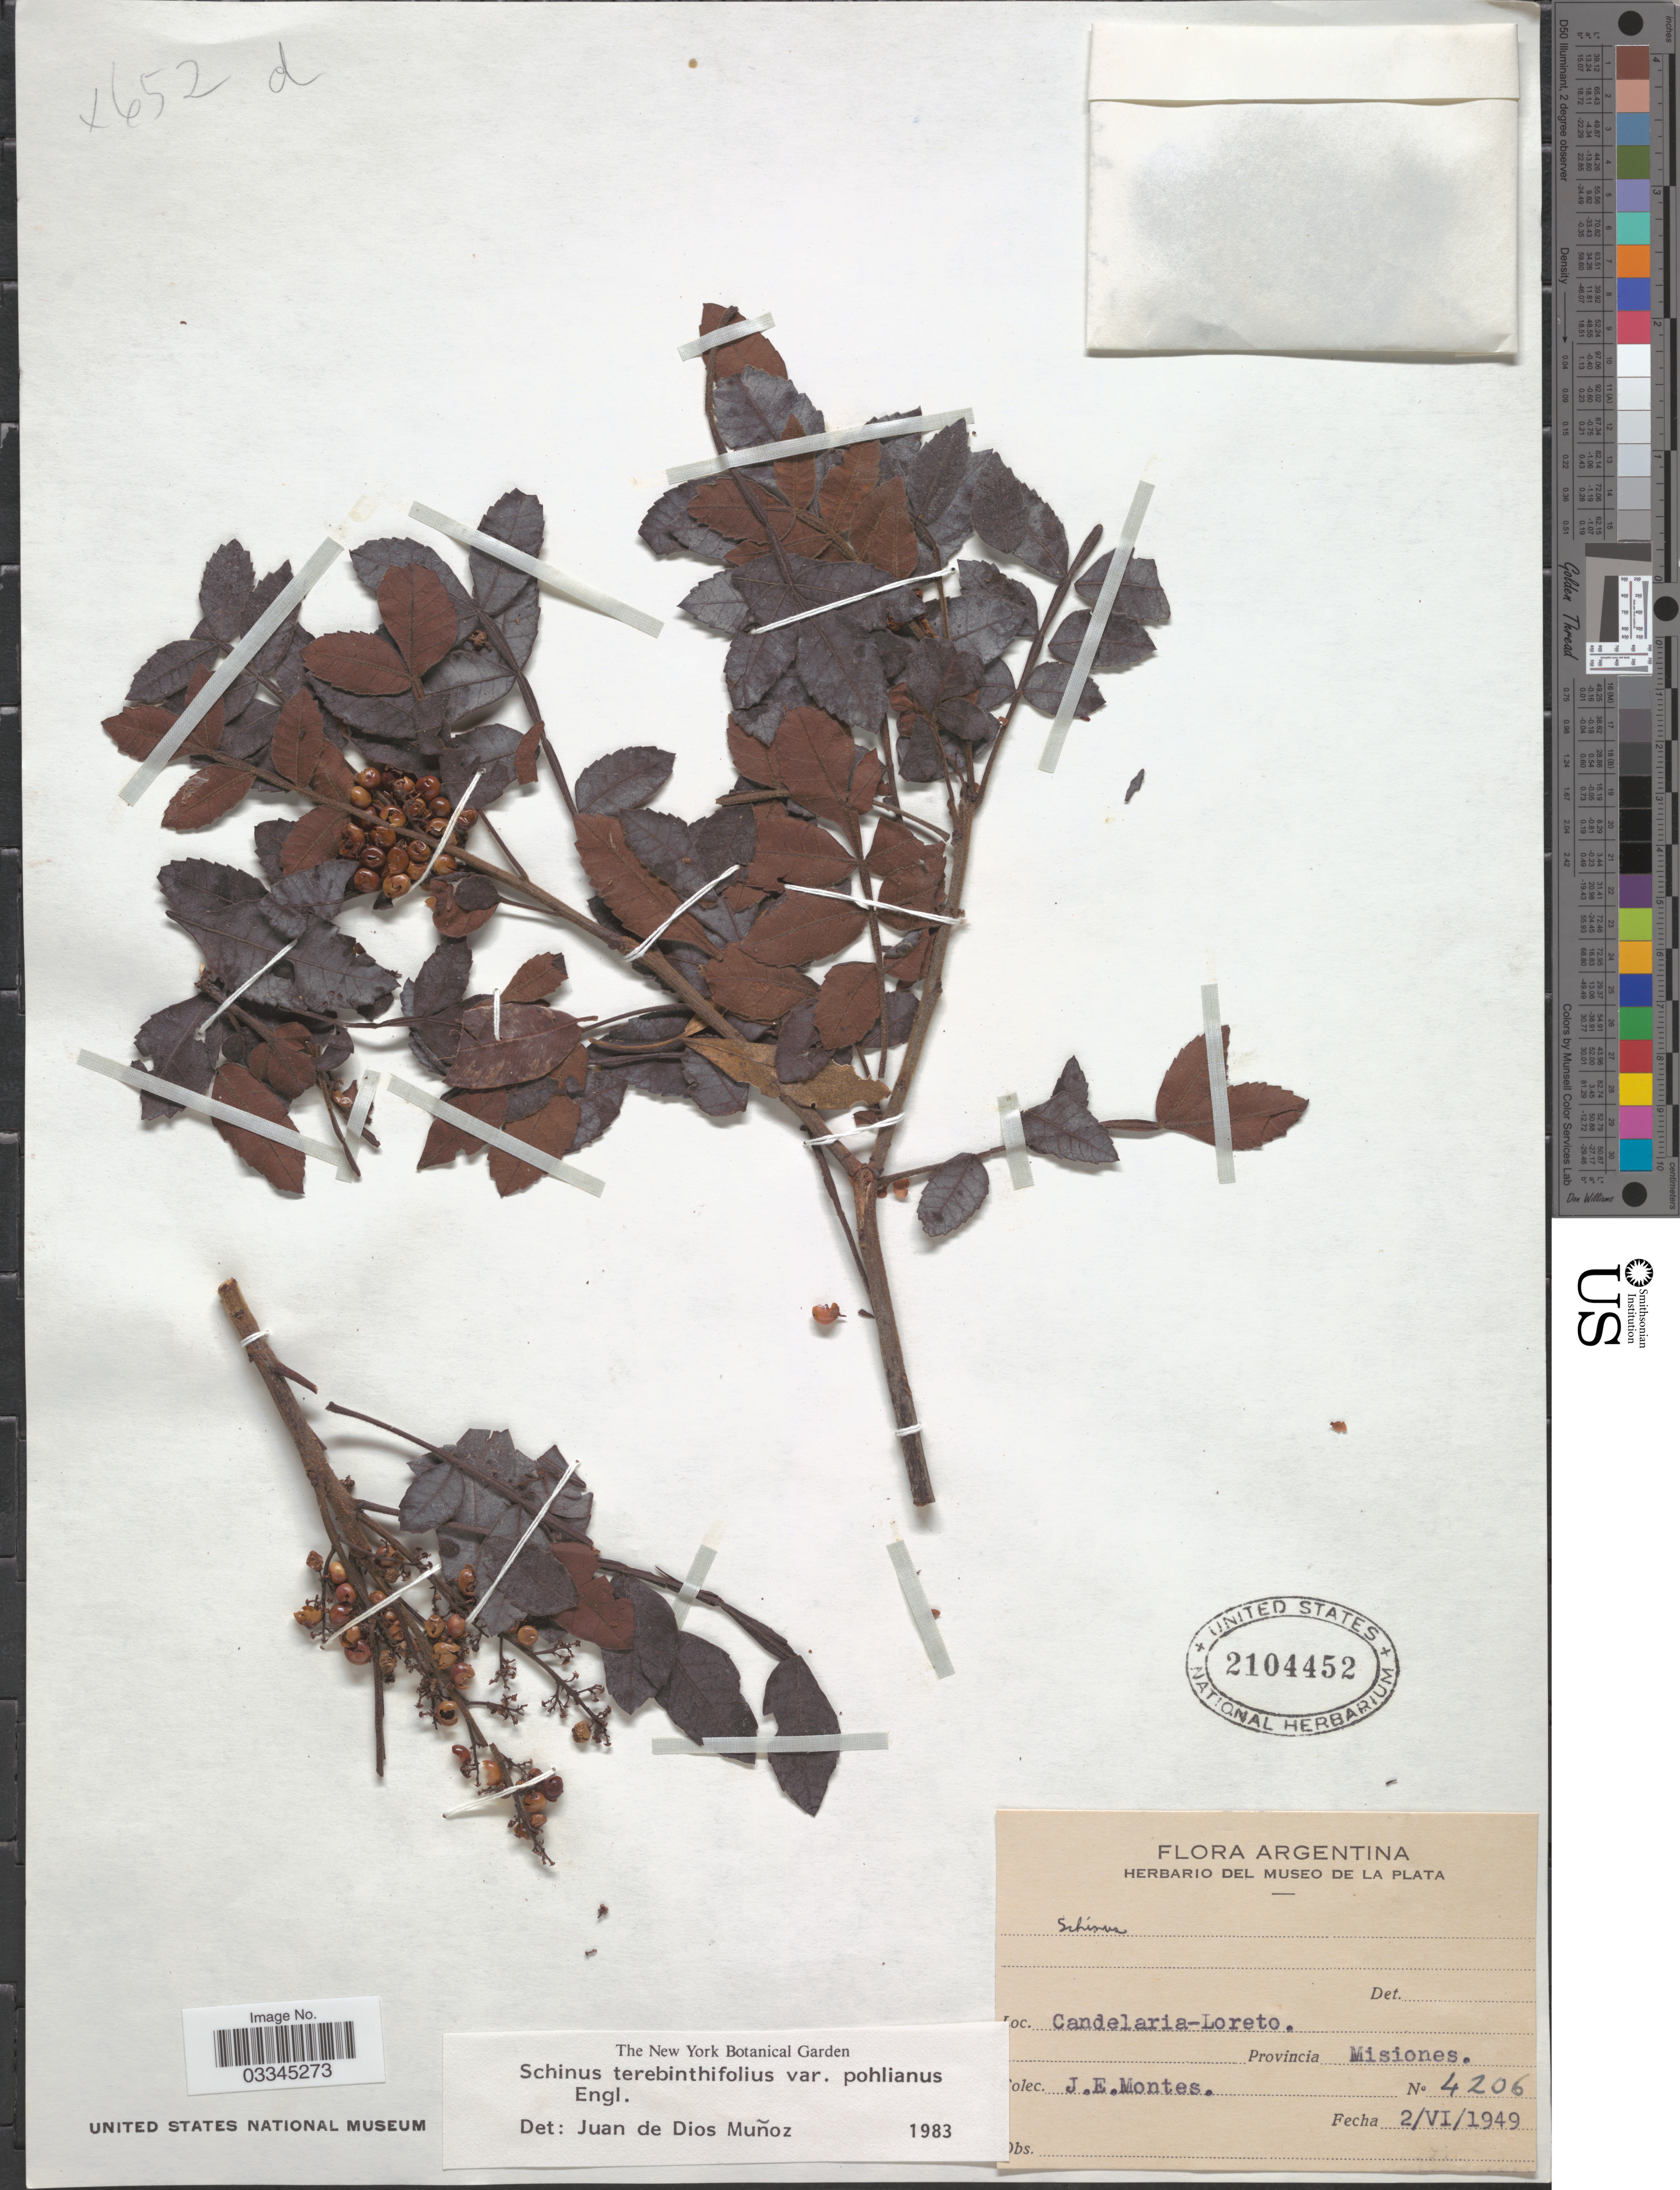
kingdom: Plantae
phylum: Tracheophyta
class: Magnoliopsida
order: Sapindales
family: Anacardiaceae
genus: Schinus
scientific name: Schinus terebinthifolia var. pohlianus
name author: Engl.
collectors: J. E. Montes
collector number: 4206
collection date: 1949-06-02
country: Argentina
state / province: Misiones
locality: Candelaria-Loreto.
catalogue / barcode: US 2104452